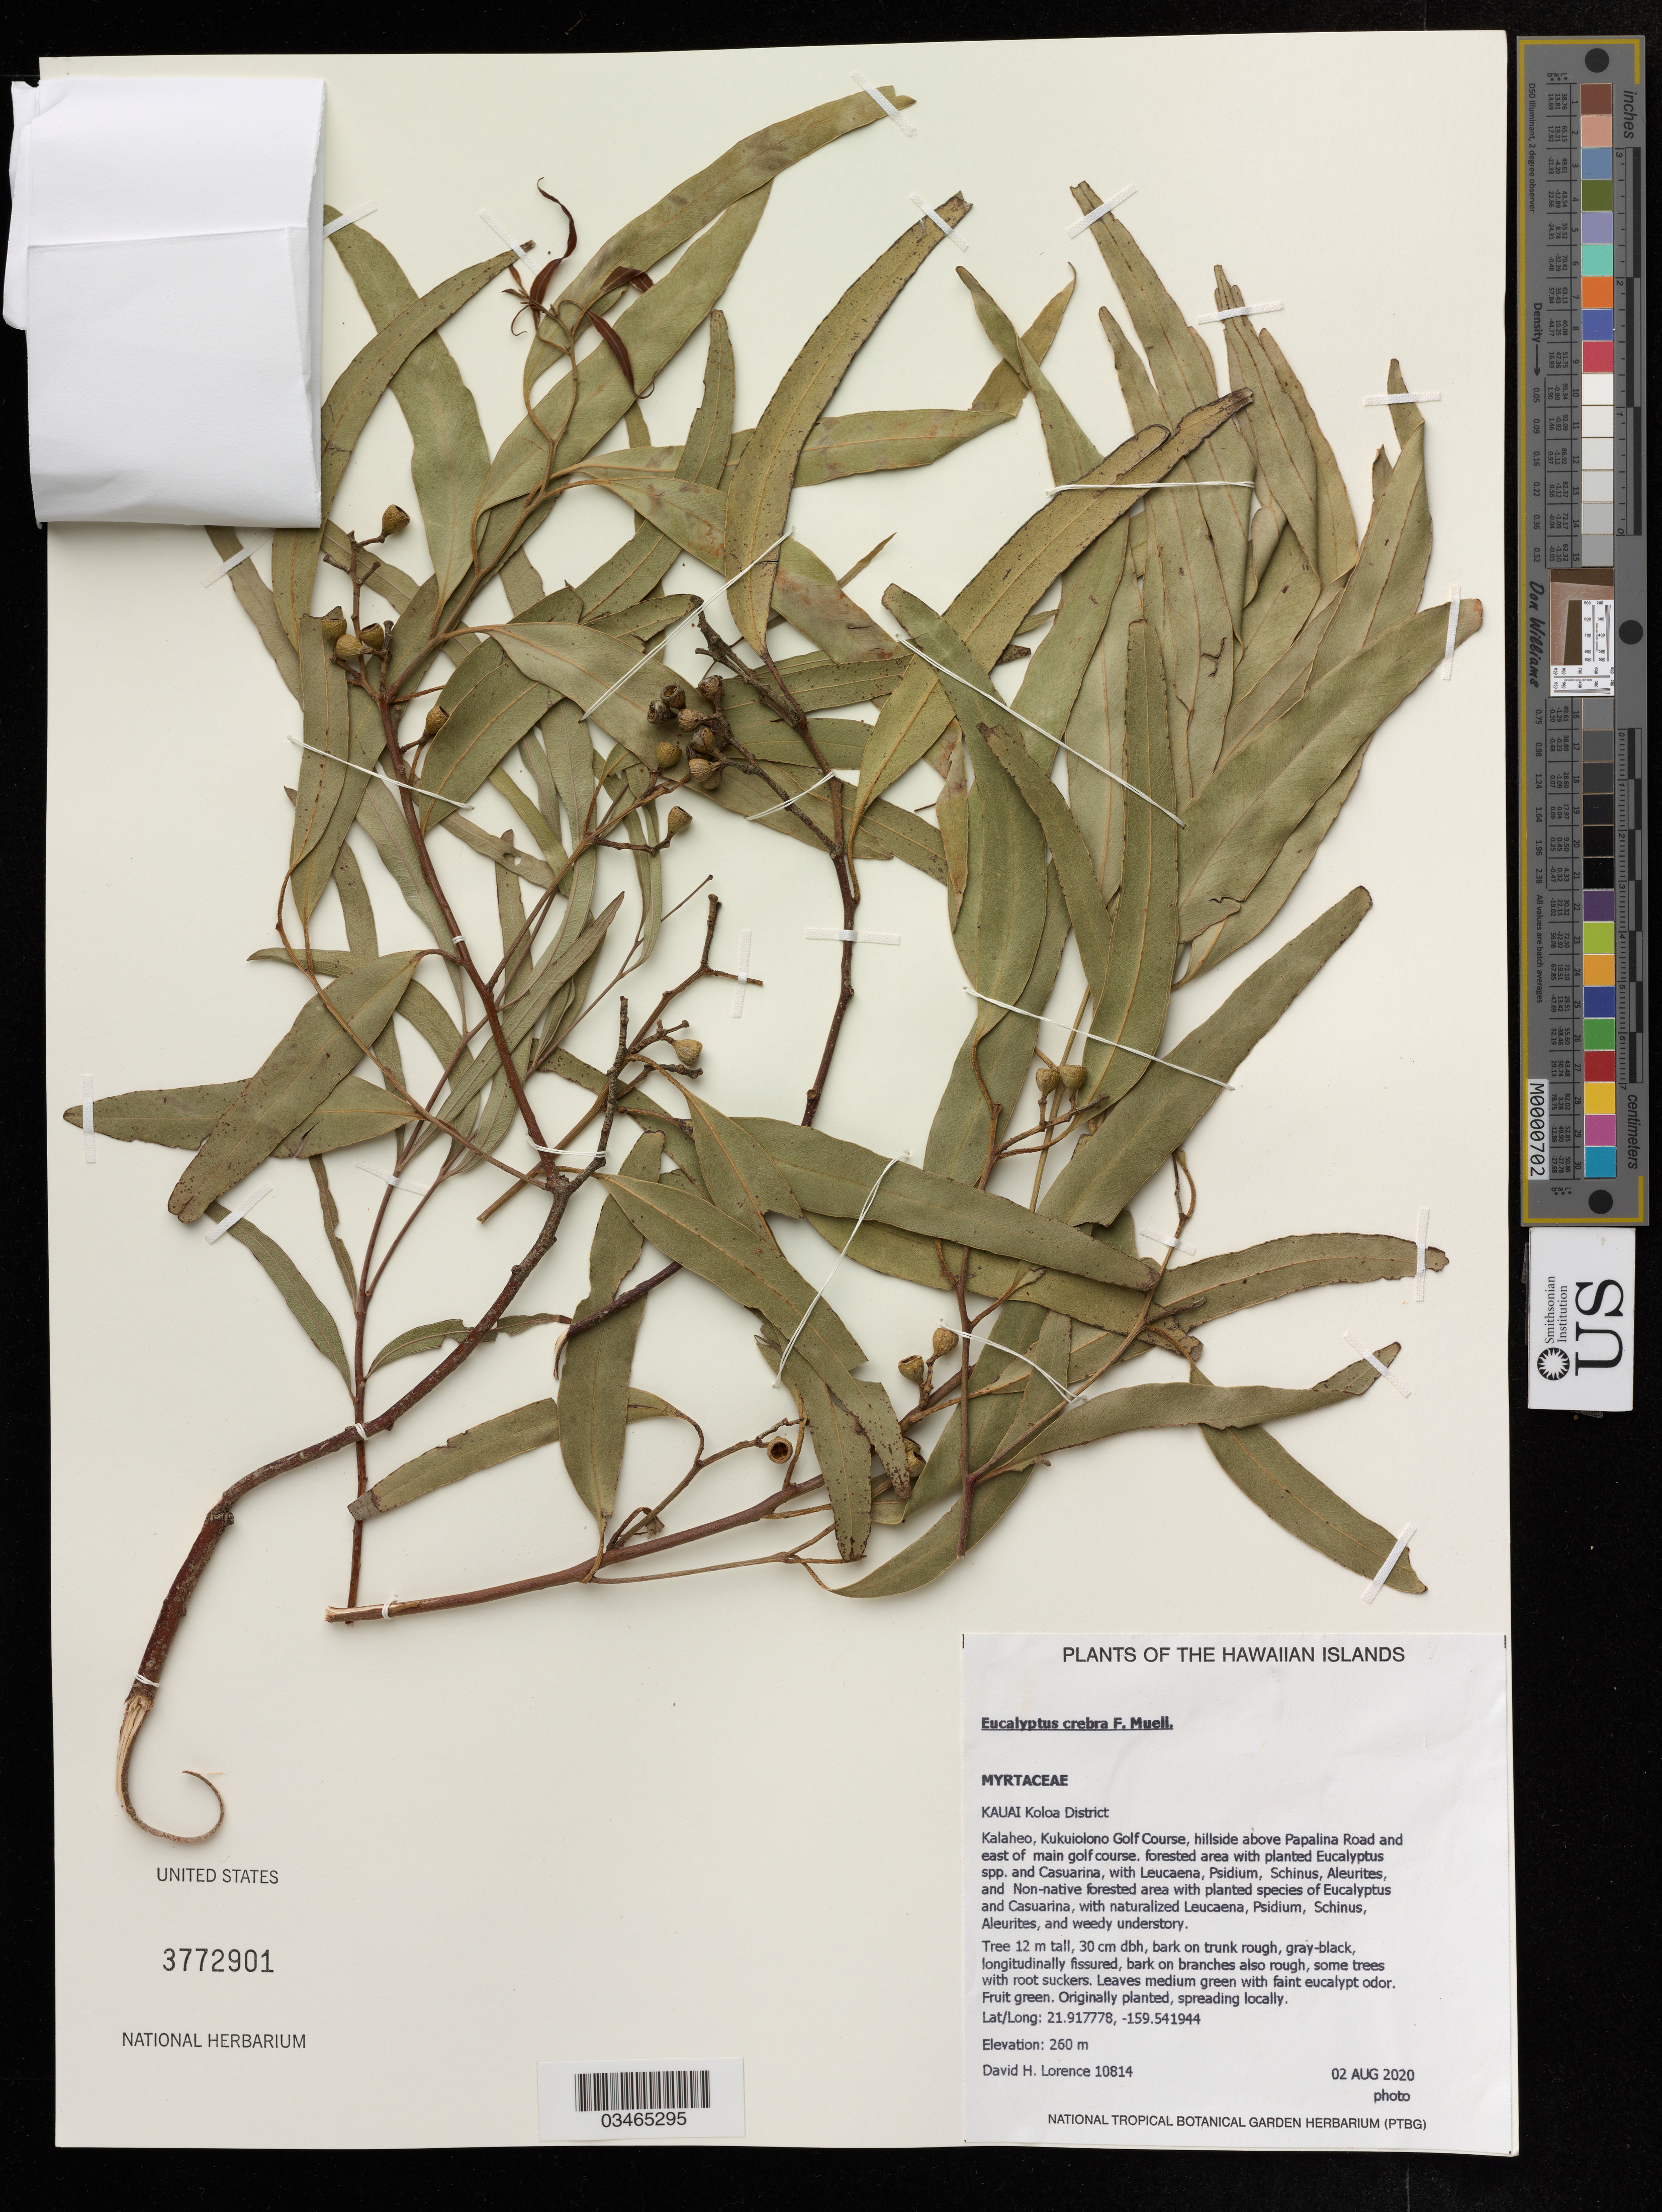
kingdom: Plantae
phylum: Tracheophyta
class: Magnoliopsida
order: Myrtales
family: Myrtaceae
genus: Eucalyptus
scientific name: Eucalyptus crebra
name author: F. Muell.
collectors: D. Lorence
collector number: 10814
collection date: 2020-08-02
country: United States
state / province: Hawaii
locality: Kauai. Koloa District. Kalaheo, Kukuiolono Golf Course, hillside above Papaline Road and east of main golf course.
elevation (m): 260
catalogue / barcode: US 3772901